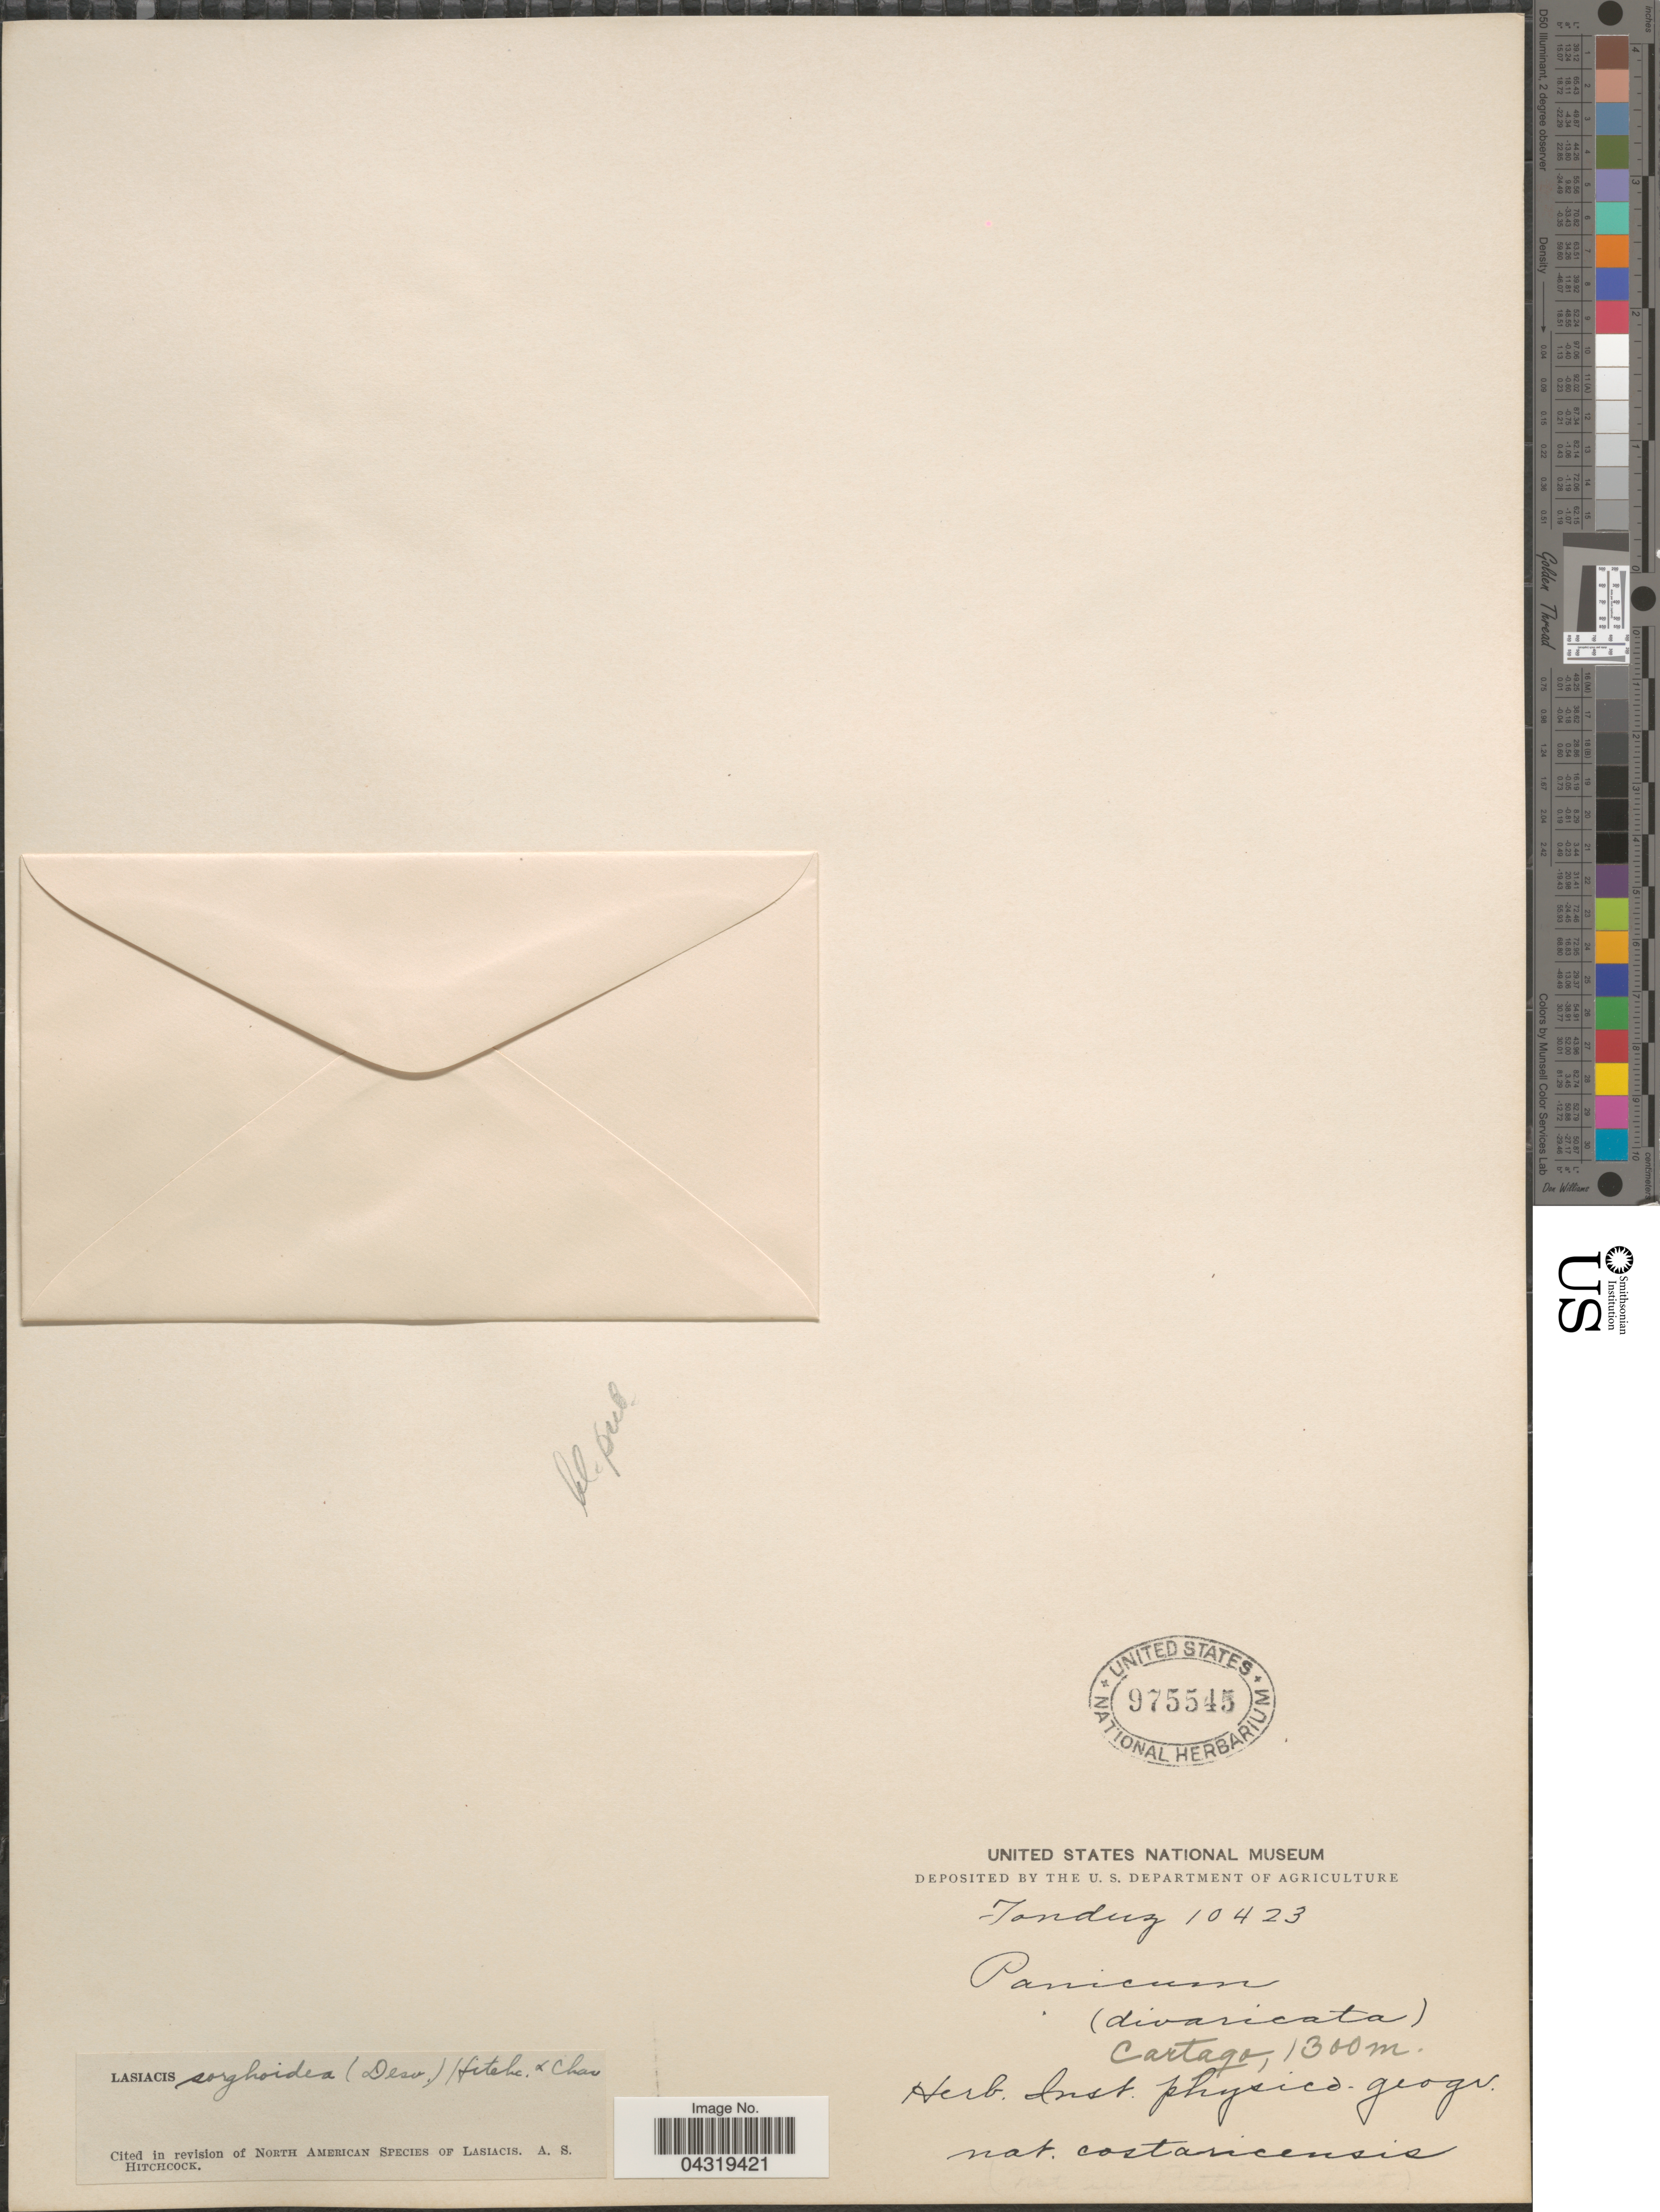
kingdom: Plantae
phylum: Tracheophyta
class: Liliopsida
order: Poales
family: Poaceae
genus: Lasiacis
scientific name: Lasiacis sorghoidea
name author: (Desv. ex Ham.) Hitchc. & Chase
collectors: Tonduz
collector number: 10423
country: Costa Rica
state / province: Cartago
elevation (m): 1300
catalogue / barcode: US 975545